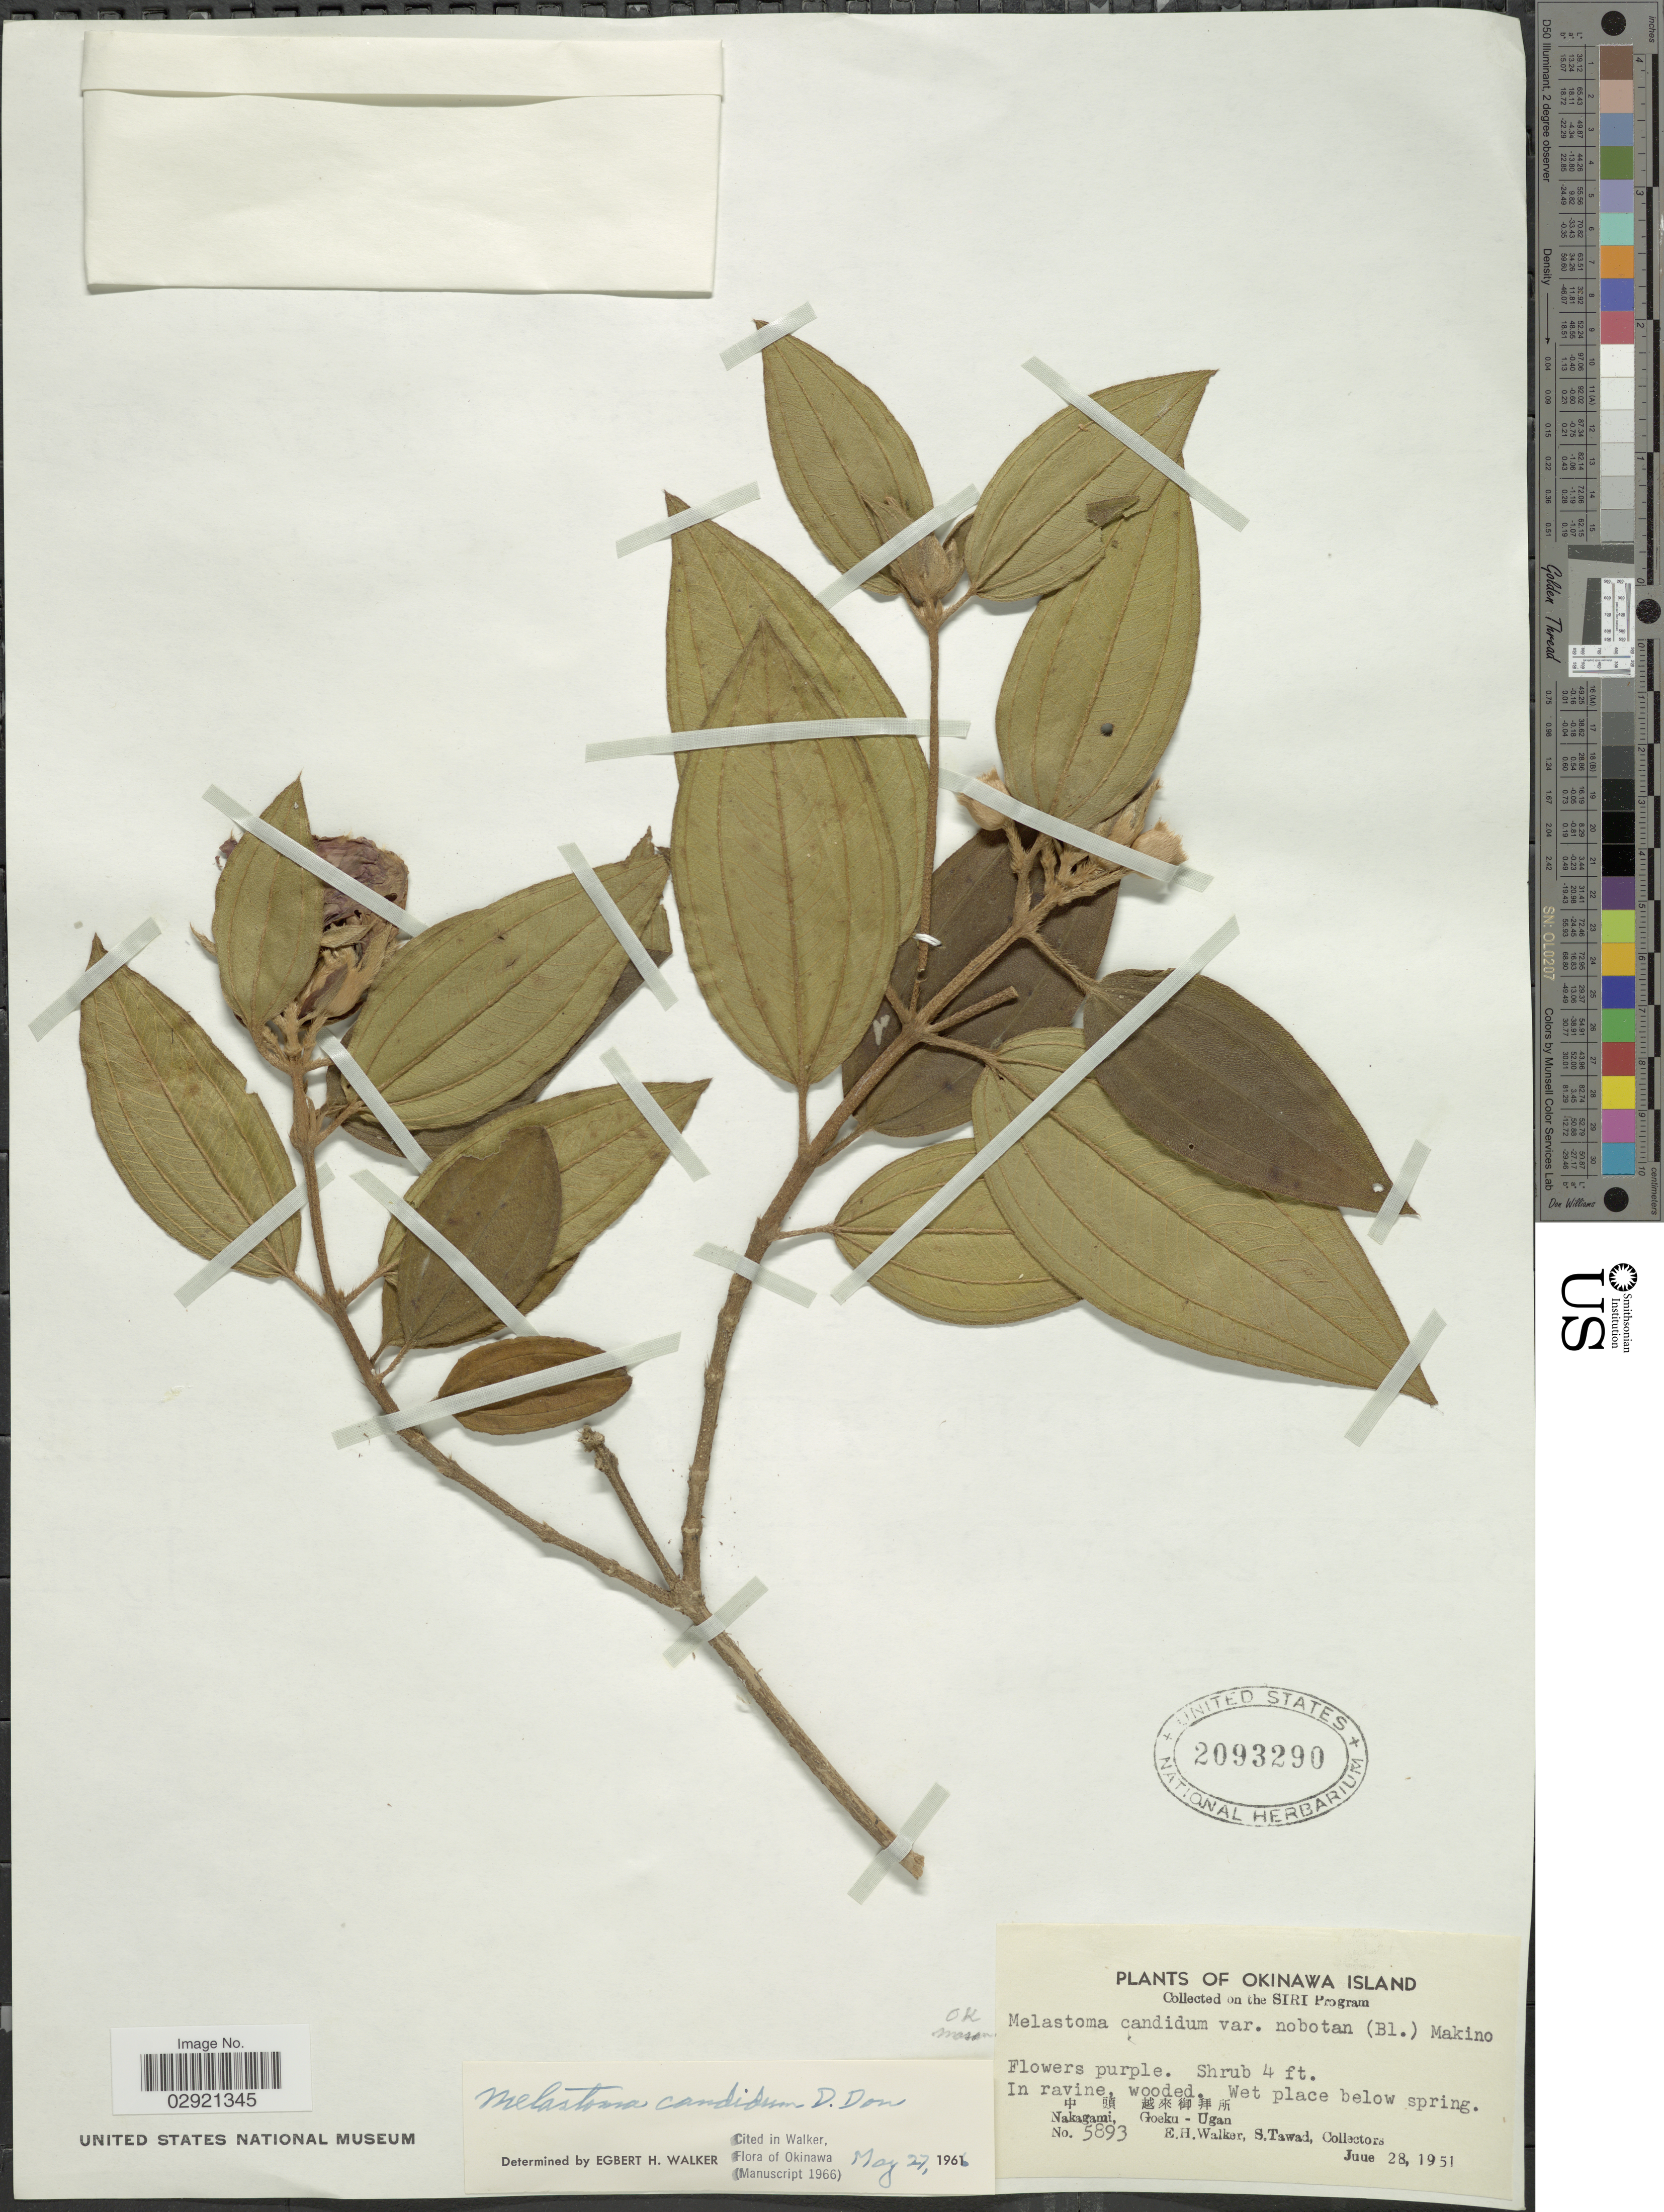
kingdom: Plantae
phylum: Tracheophyta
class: Magnoliopsida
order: Myrtales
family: Melastomataceae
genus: Melastoma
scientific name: Melastoma candidum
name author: D. Don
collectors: E. H. Walker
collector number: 5893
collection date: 1951-06-28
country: Japan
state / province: Okinawa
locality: Okinawa Island. The SIRI Program. Nakagami, Goeku - Ugan.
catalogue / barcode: US 2093290